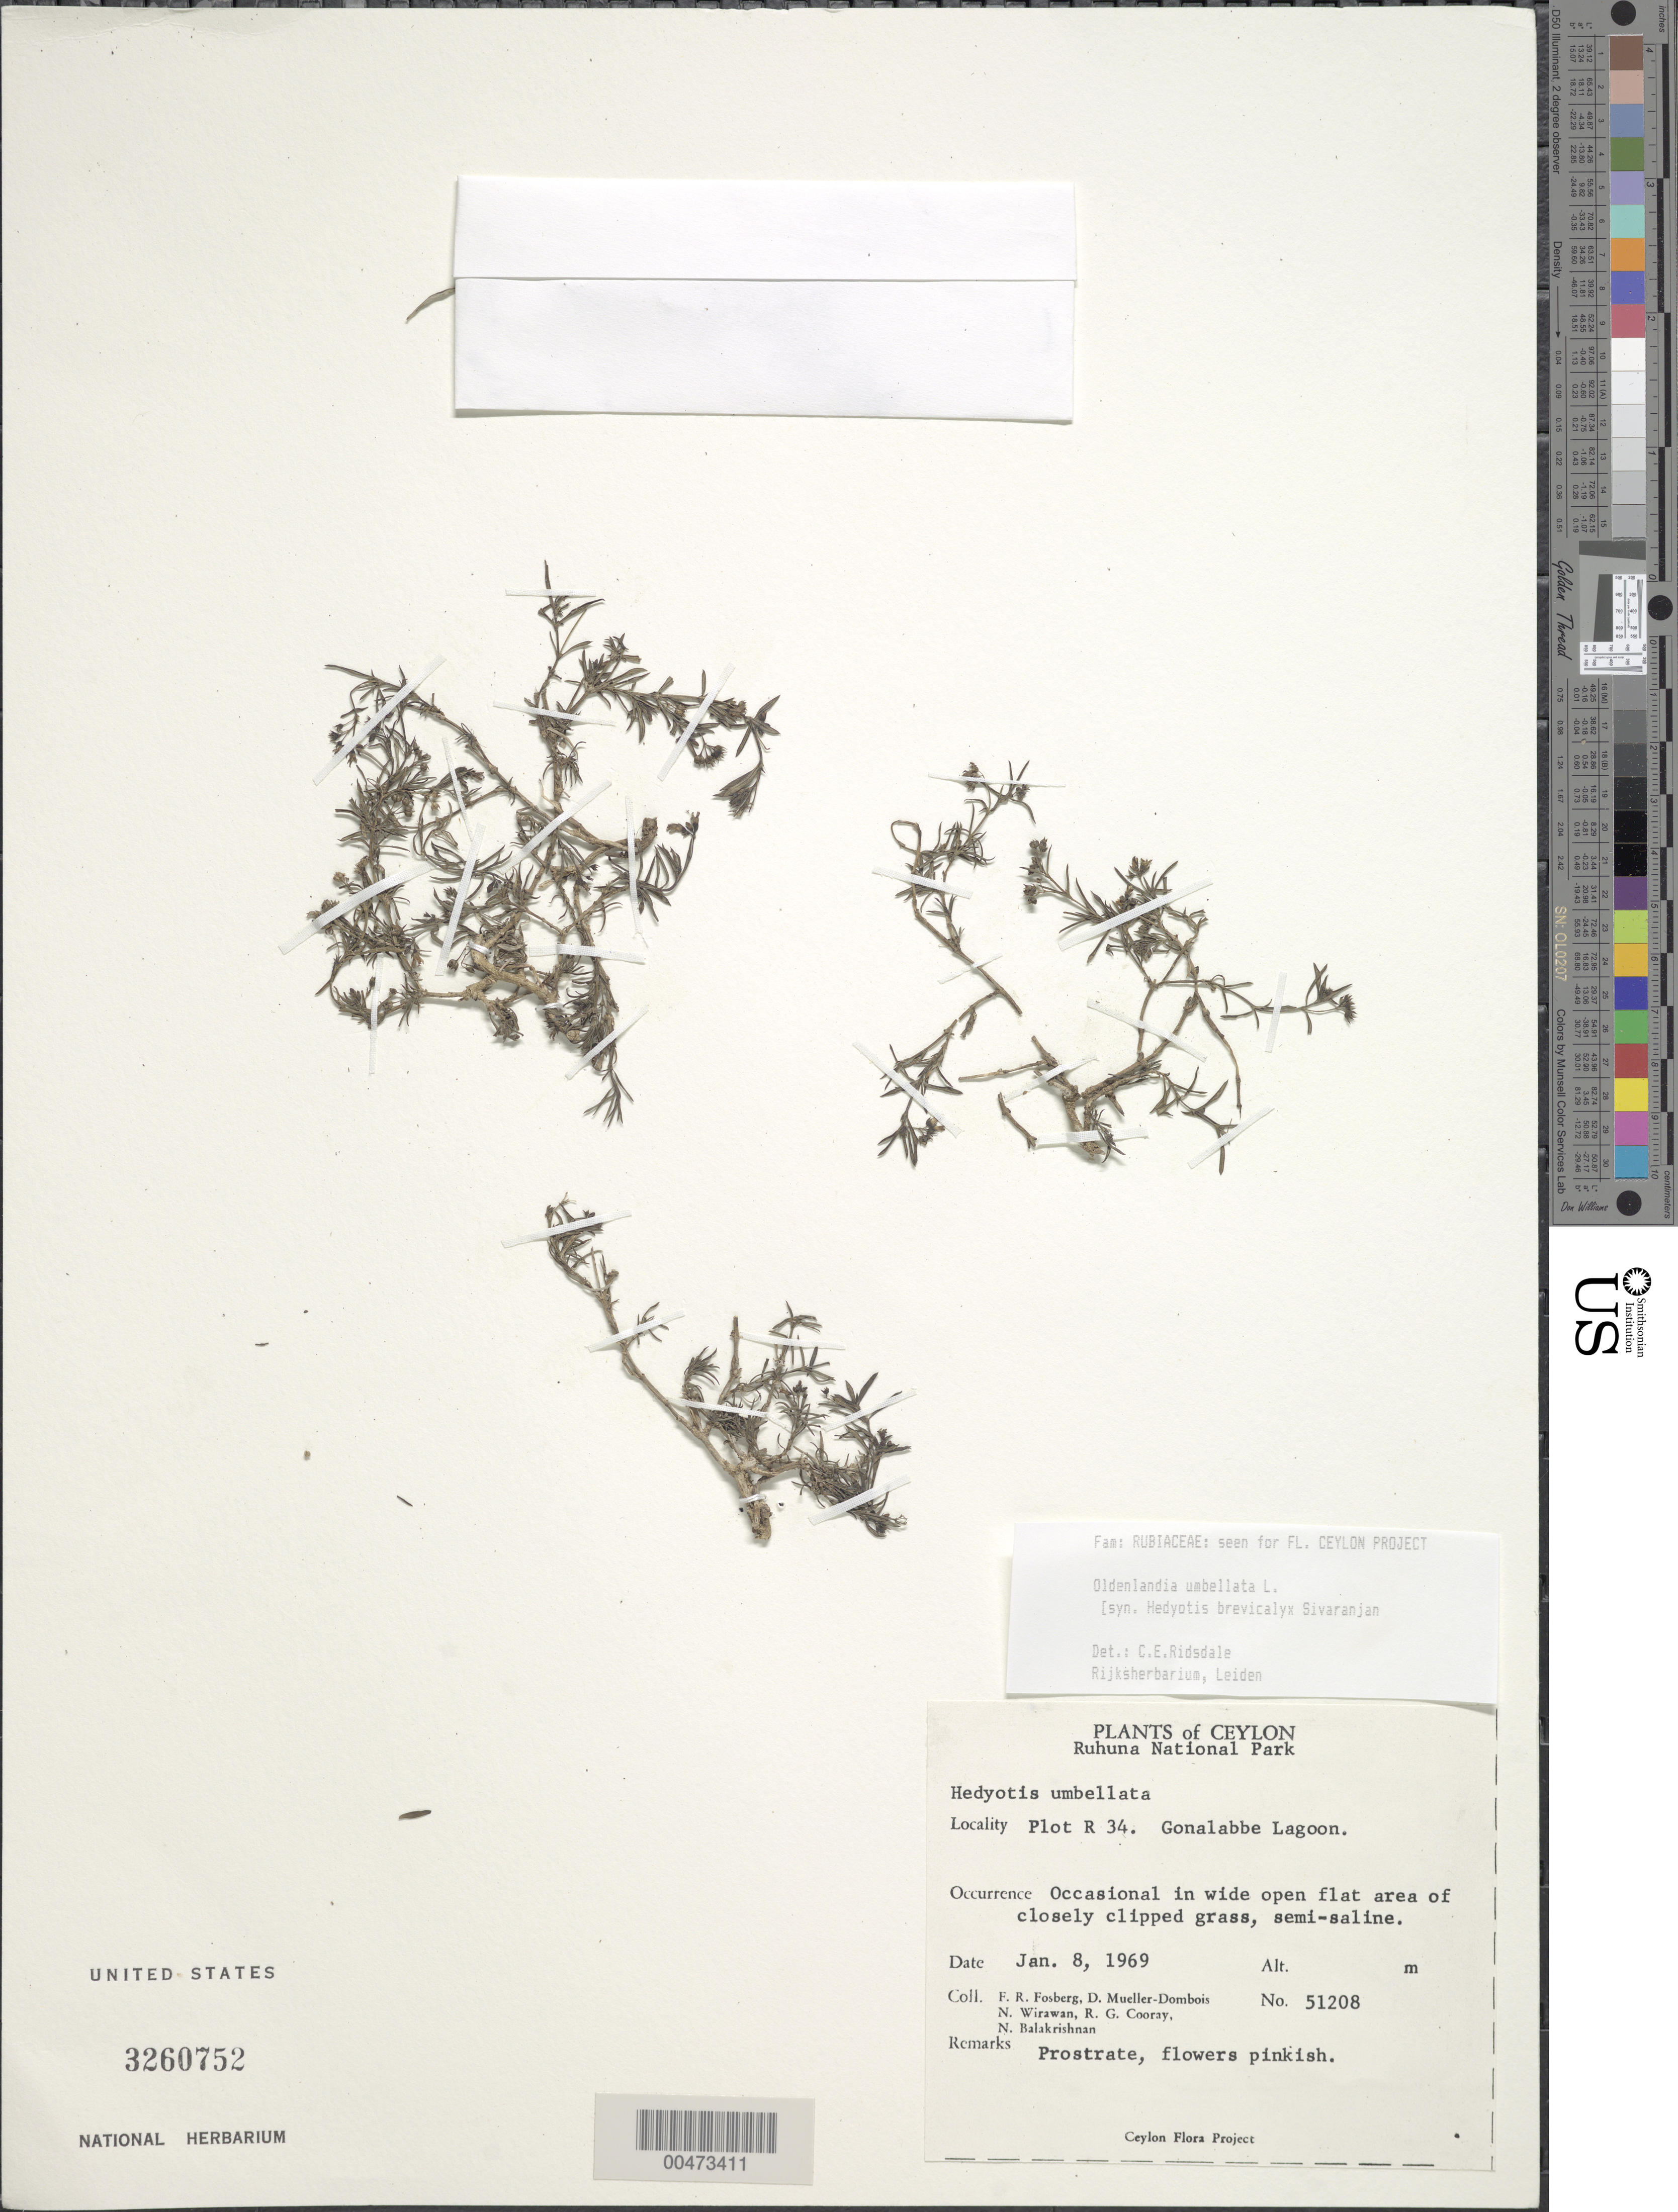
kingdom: Plantae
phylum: Tracheophyta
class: Magnoliopsida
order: Gentianales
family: Rubiaceae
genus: Oldenlandia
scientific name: Oldenlandia umbellata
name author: L.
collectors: F. R. Fosberg, D. Mueller-Dombois & N. Wirawan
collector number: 51208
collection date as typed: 08 Jan 1969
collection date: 1969-01-08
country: Sri Lanka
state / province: Southern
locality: Ruhuna National Park, plot R 34, Gonalabbe Lagoon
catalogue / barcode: US 3260752